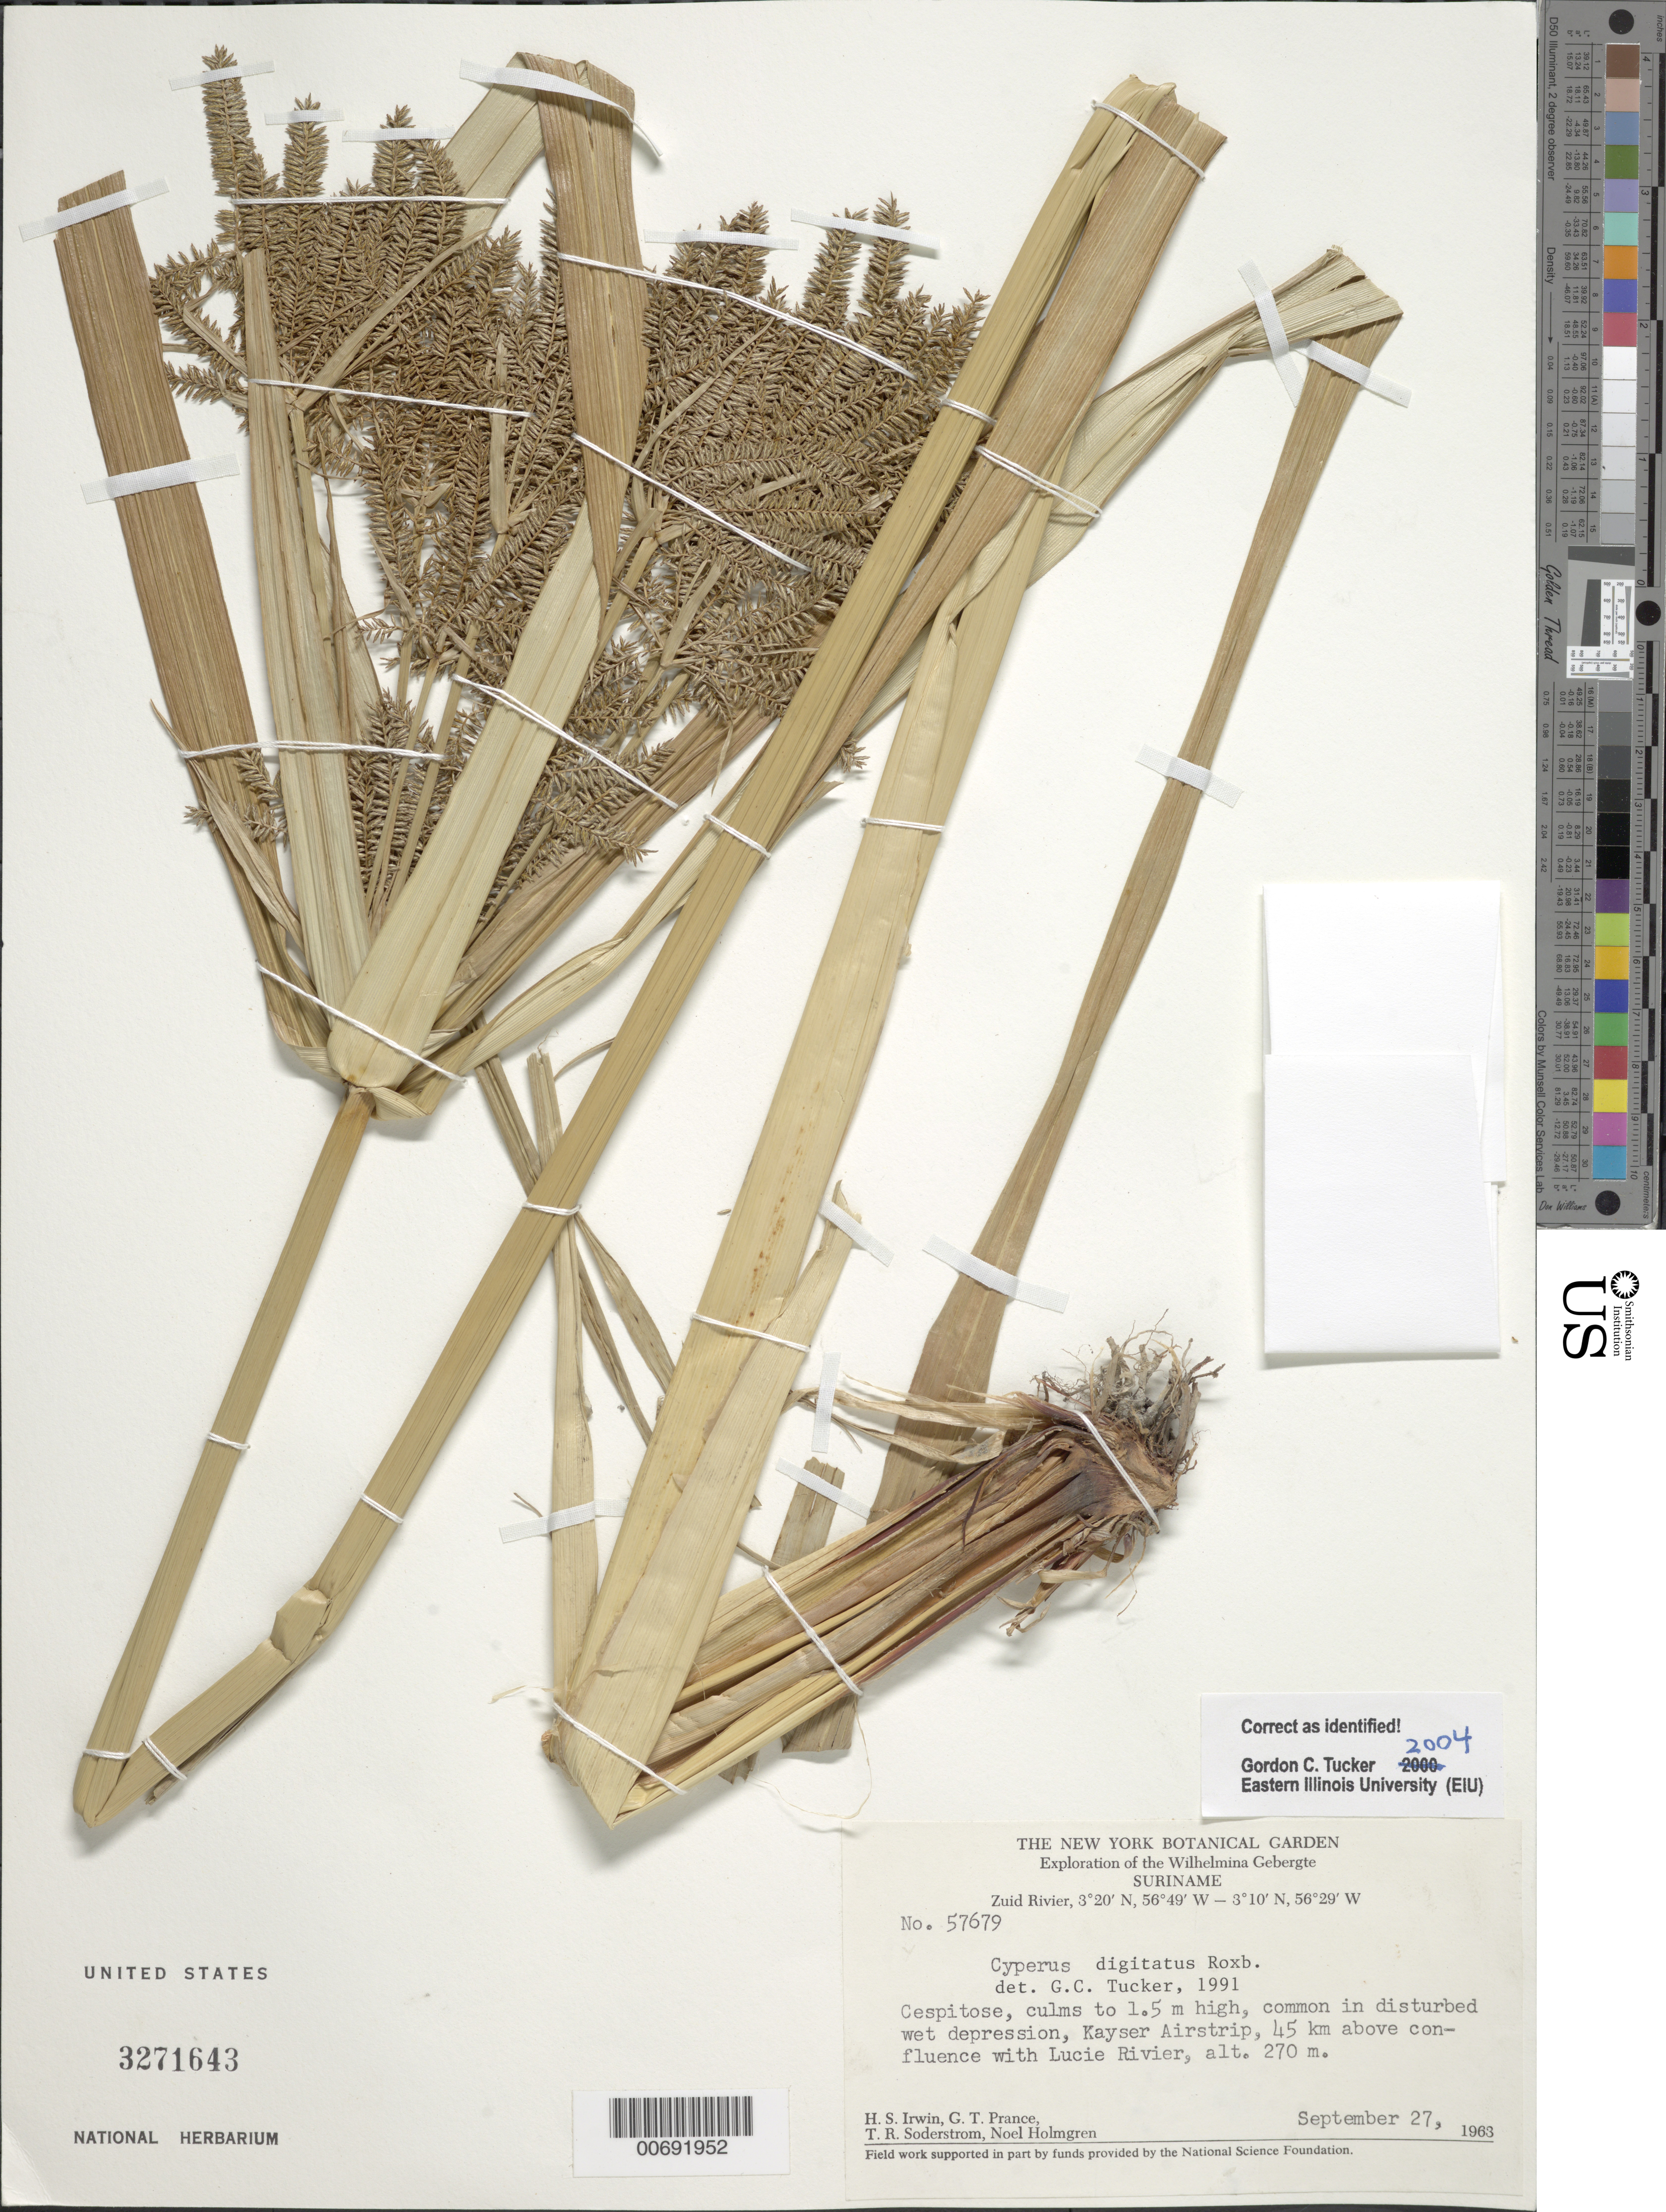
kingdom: Plantae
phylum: Tracheophyta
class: Liliopsida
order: Poales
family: Cyperaceae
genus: Cyperus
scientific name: Cyperus digitatus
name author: Roxb.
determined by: Tucker, G. C.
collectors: H. Irwin, G. T. Prance, T. R. Soderstrom & N. H. Holmgren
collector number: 57679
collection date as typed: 27-Sep-63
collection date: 1963-09-27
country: Suriname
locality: Kayser Airstrip, Zuid R., 45 km above confl. with Lucie R., Wilhelmina Gebergte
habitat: Cespitose, in disturbed wet depression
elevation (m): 270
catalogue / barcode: US 3271643